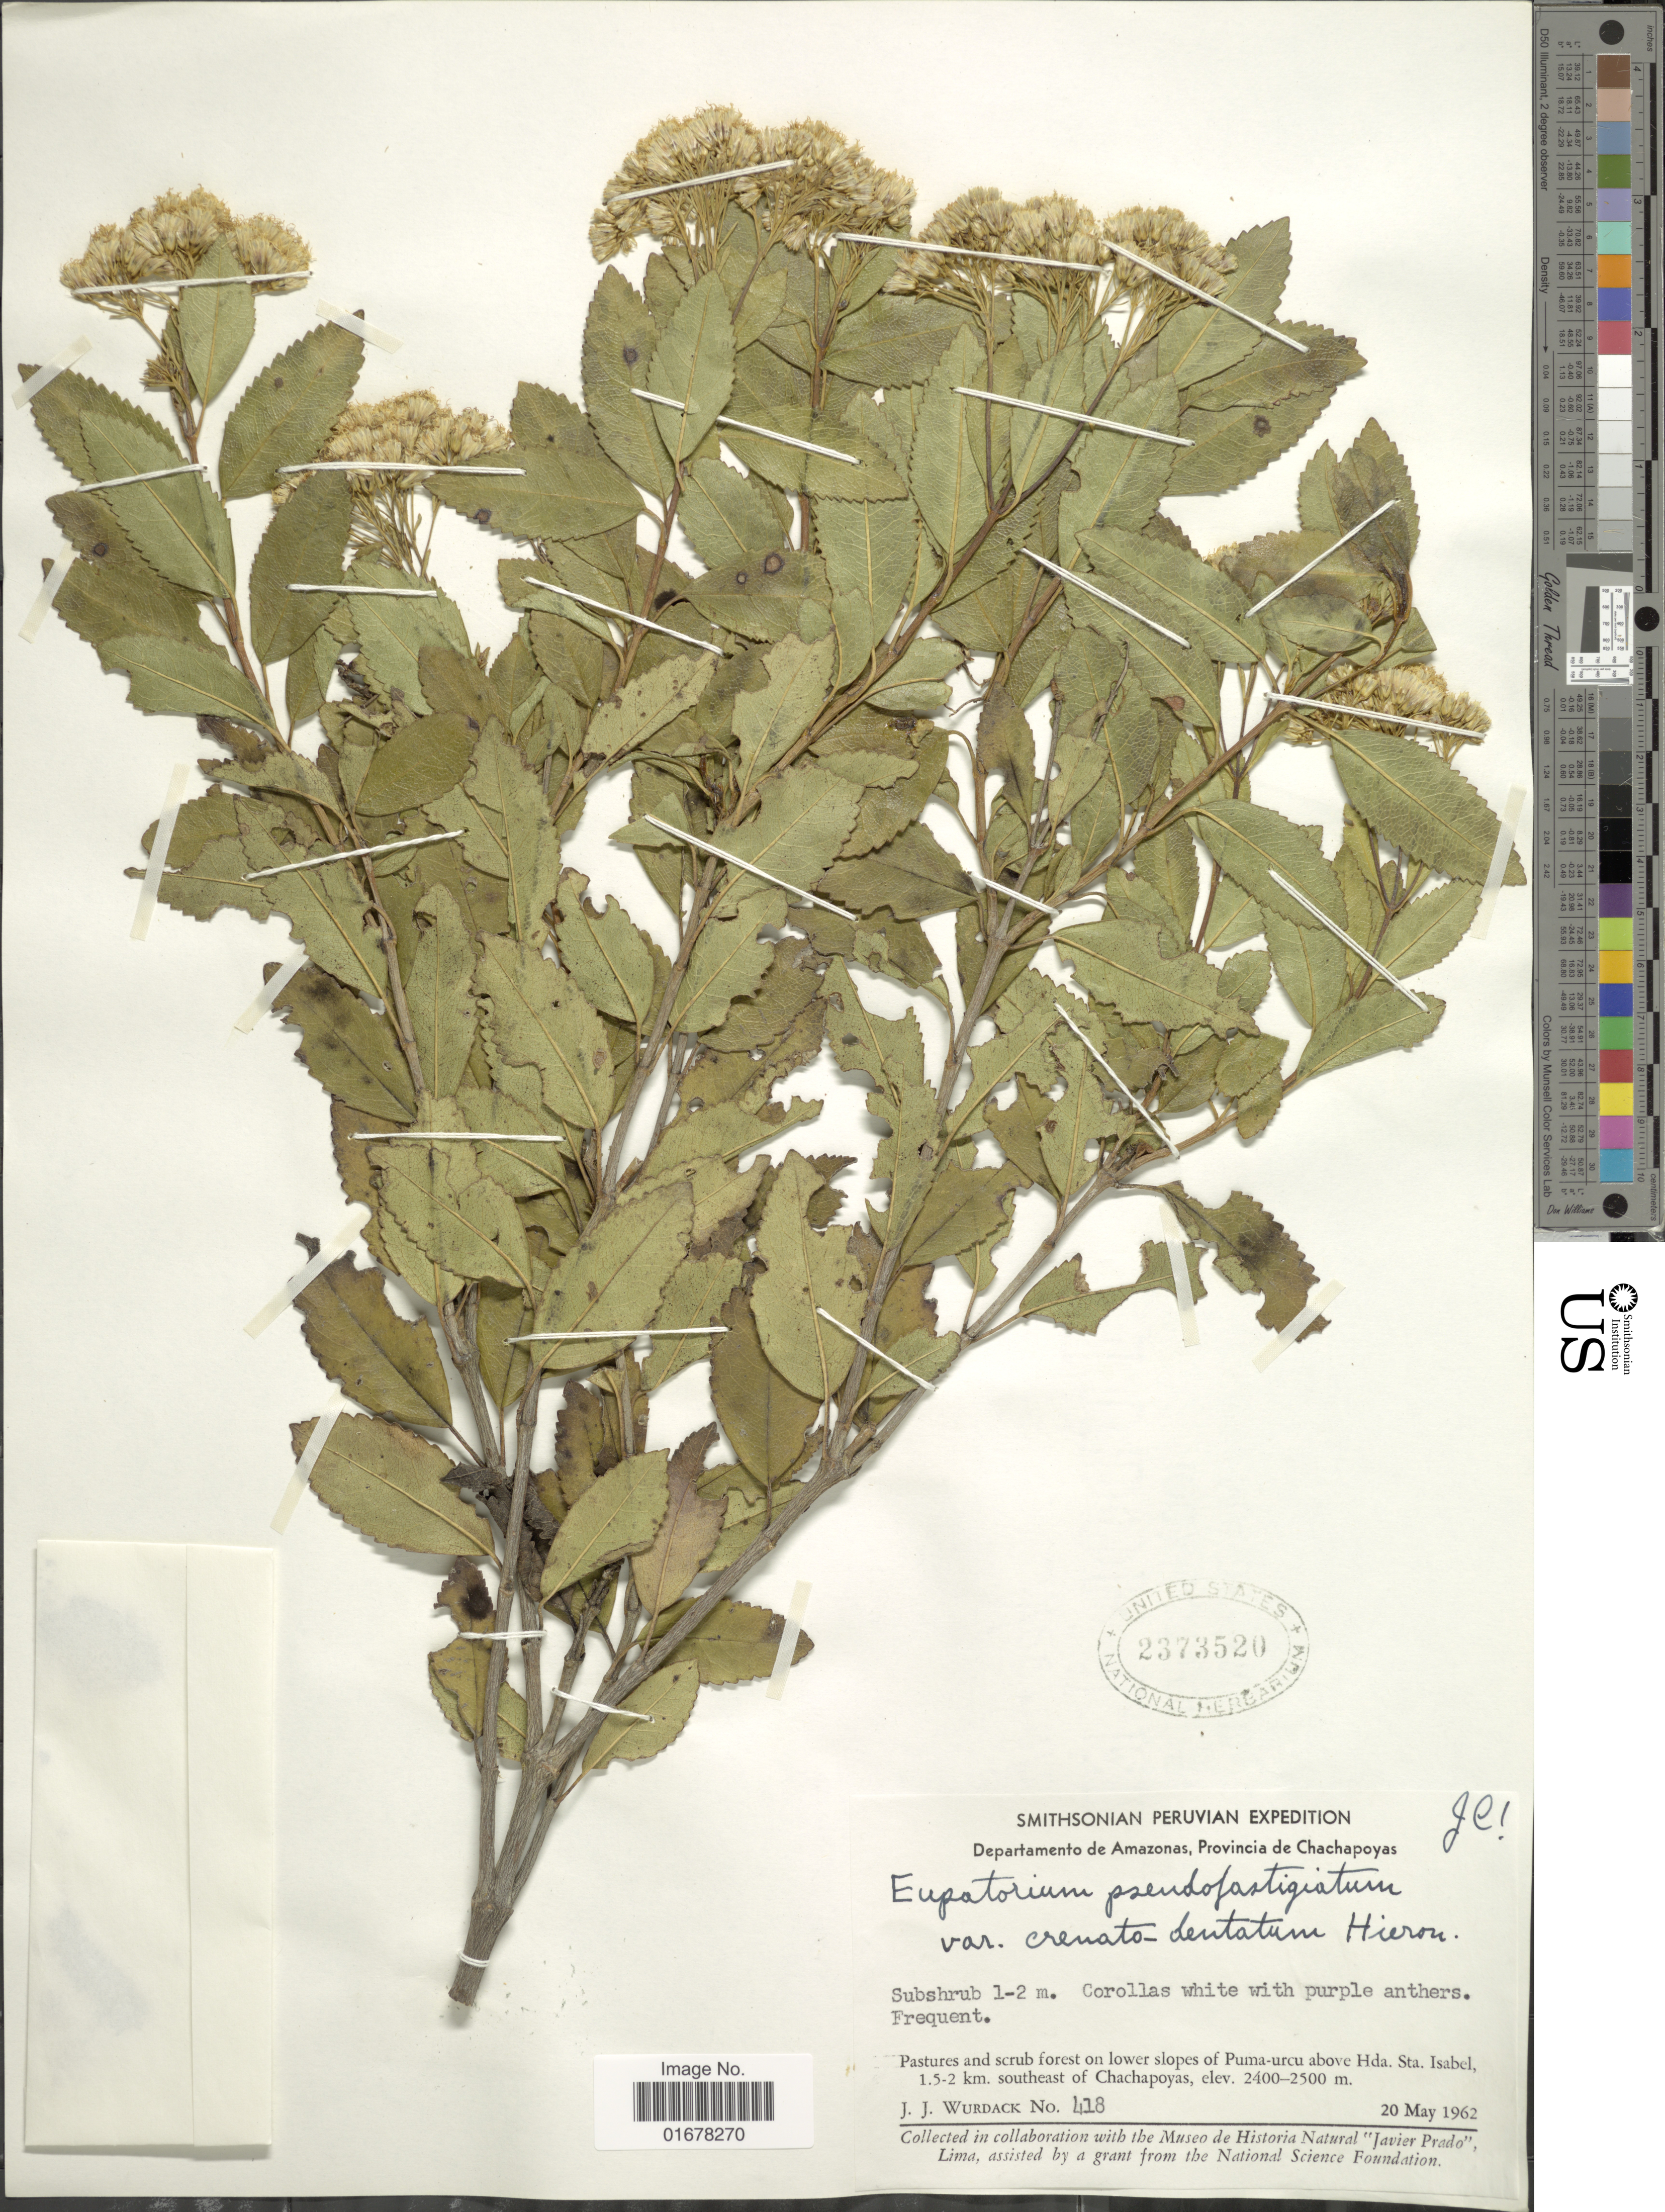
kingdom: Plantae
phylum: Tracheophyta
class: Magnoliopsida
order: Asterales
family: Asteraceae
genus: Ageratina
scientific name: Ageratina exserto-venosa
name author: (Klatt) R.M. King & H. Rob.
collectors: J. J. Wurdack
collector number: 418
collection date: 1962-05-20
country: Peru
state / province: Amazonas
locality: Departamento de Amazonas, Provincia de Chachapoyas, Pastures and scrub forest on lowe slopes Puma-urcu above Hda. Sta. ⁮Isabel, 1.5-2 km. southeast of Chachapoyas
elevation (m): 2400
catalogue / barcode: US 2373520